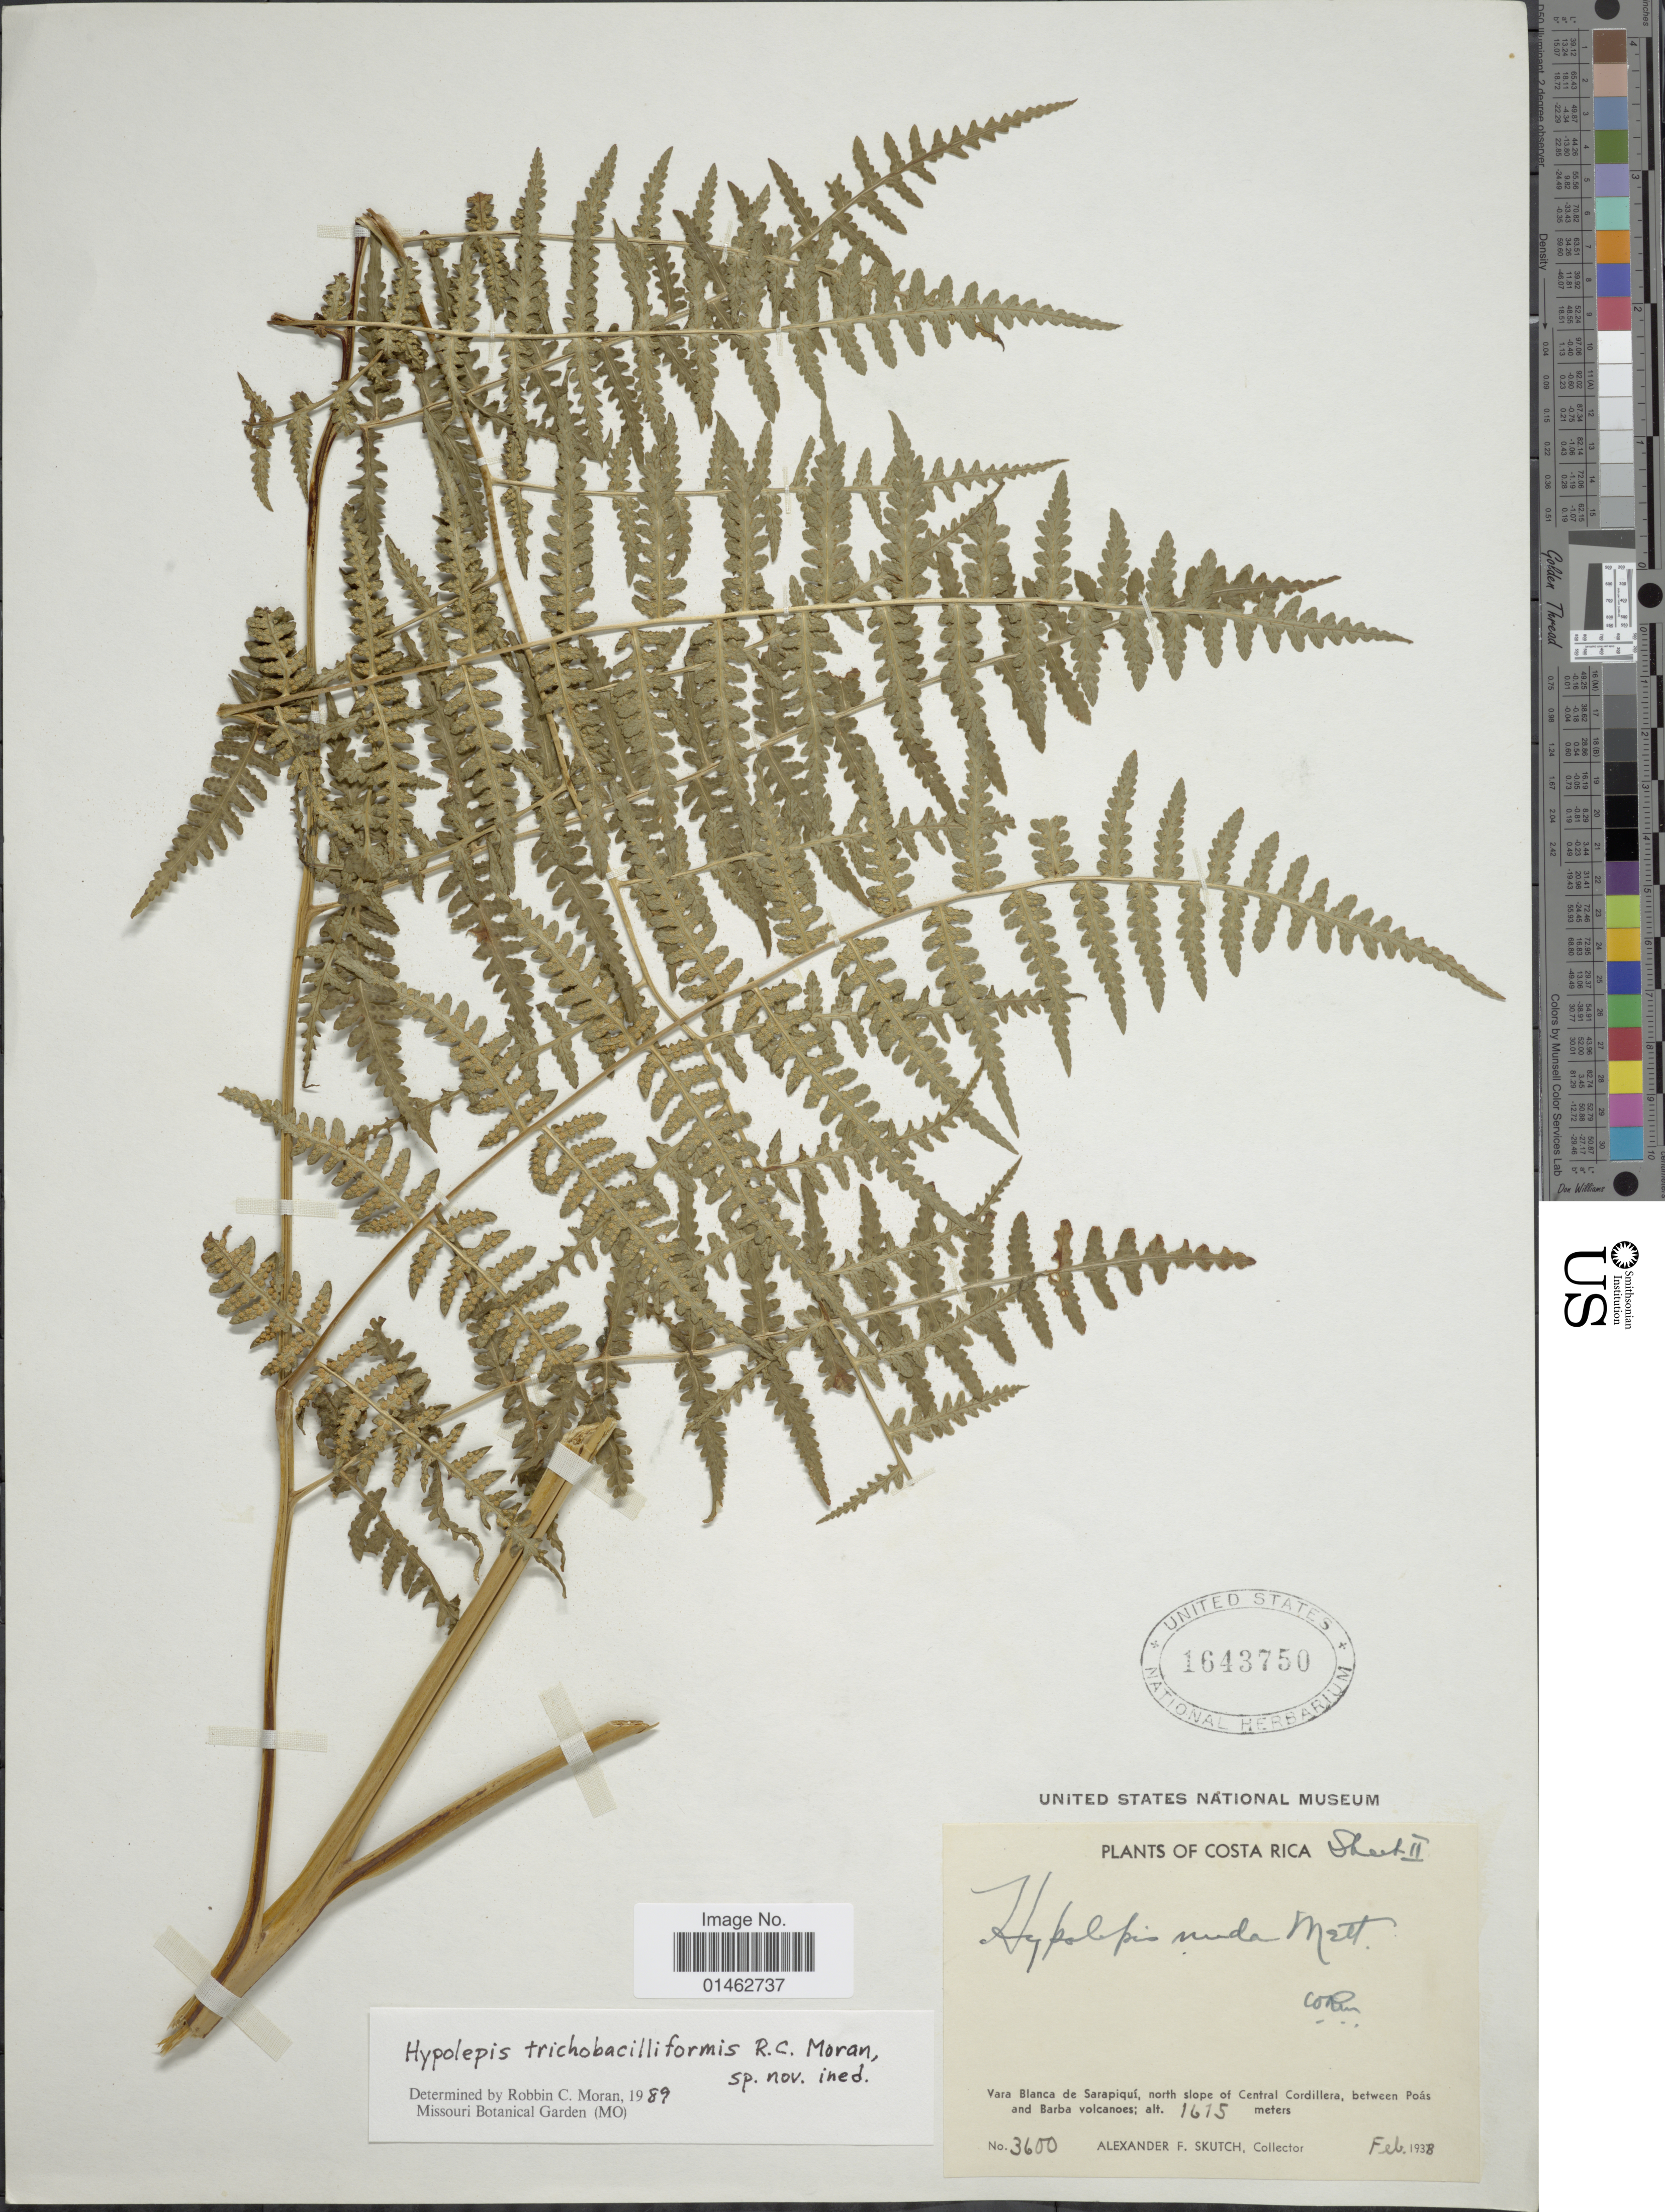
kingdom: Plantae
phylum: Tracheophyta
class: Polypodiopsida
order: Polypodiales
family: Dennstaedtiaceae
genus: Hypolepis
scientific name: Hypolepis trichobacilliformis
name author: R.C. Moran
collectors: A. F. Skutch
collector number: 3600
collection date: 1938-02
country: Costa Rica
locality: Vara Blanca de Sarapiquí, north slope of Central Cordillera, between Poás and Barba volcanoes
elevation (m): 1615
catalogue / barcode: US 1643750